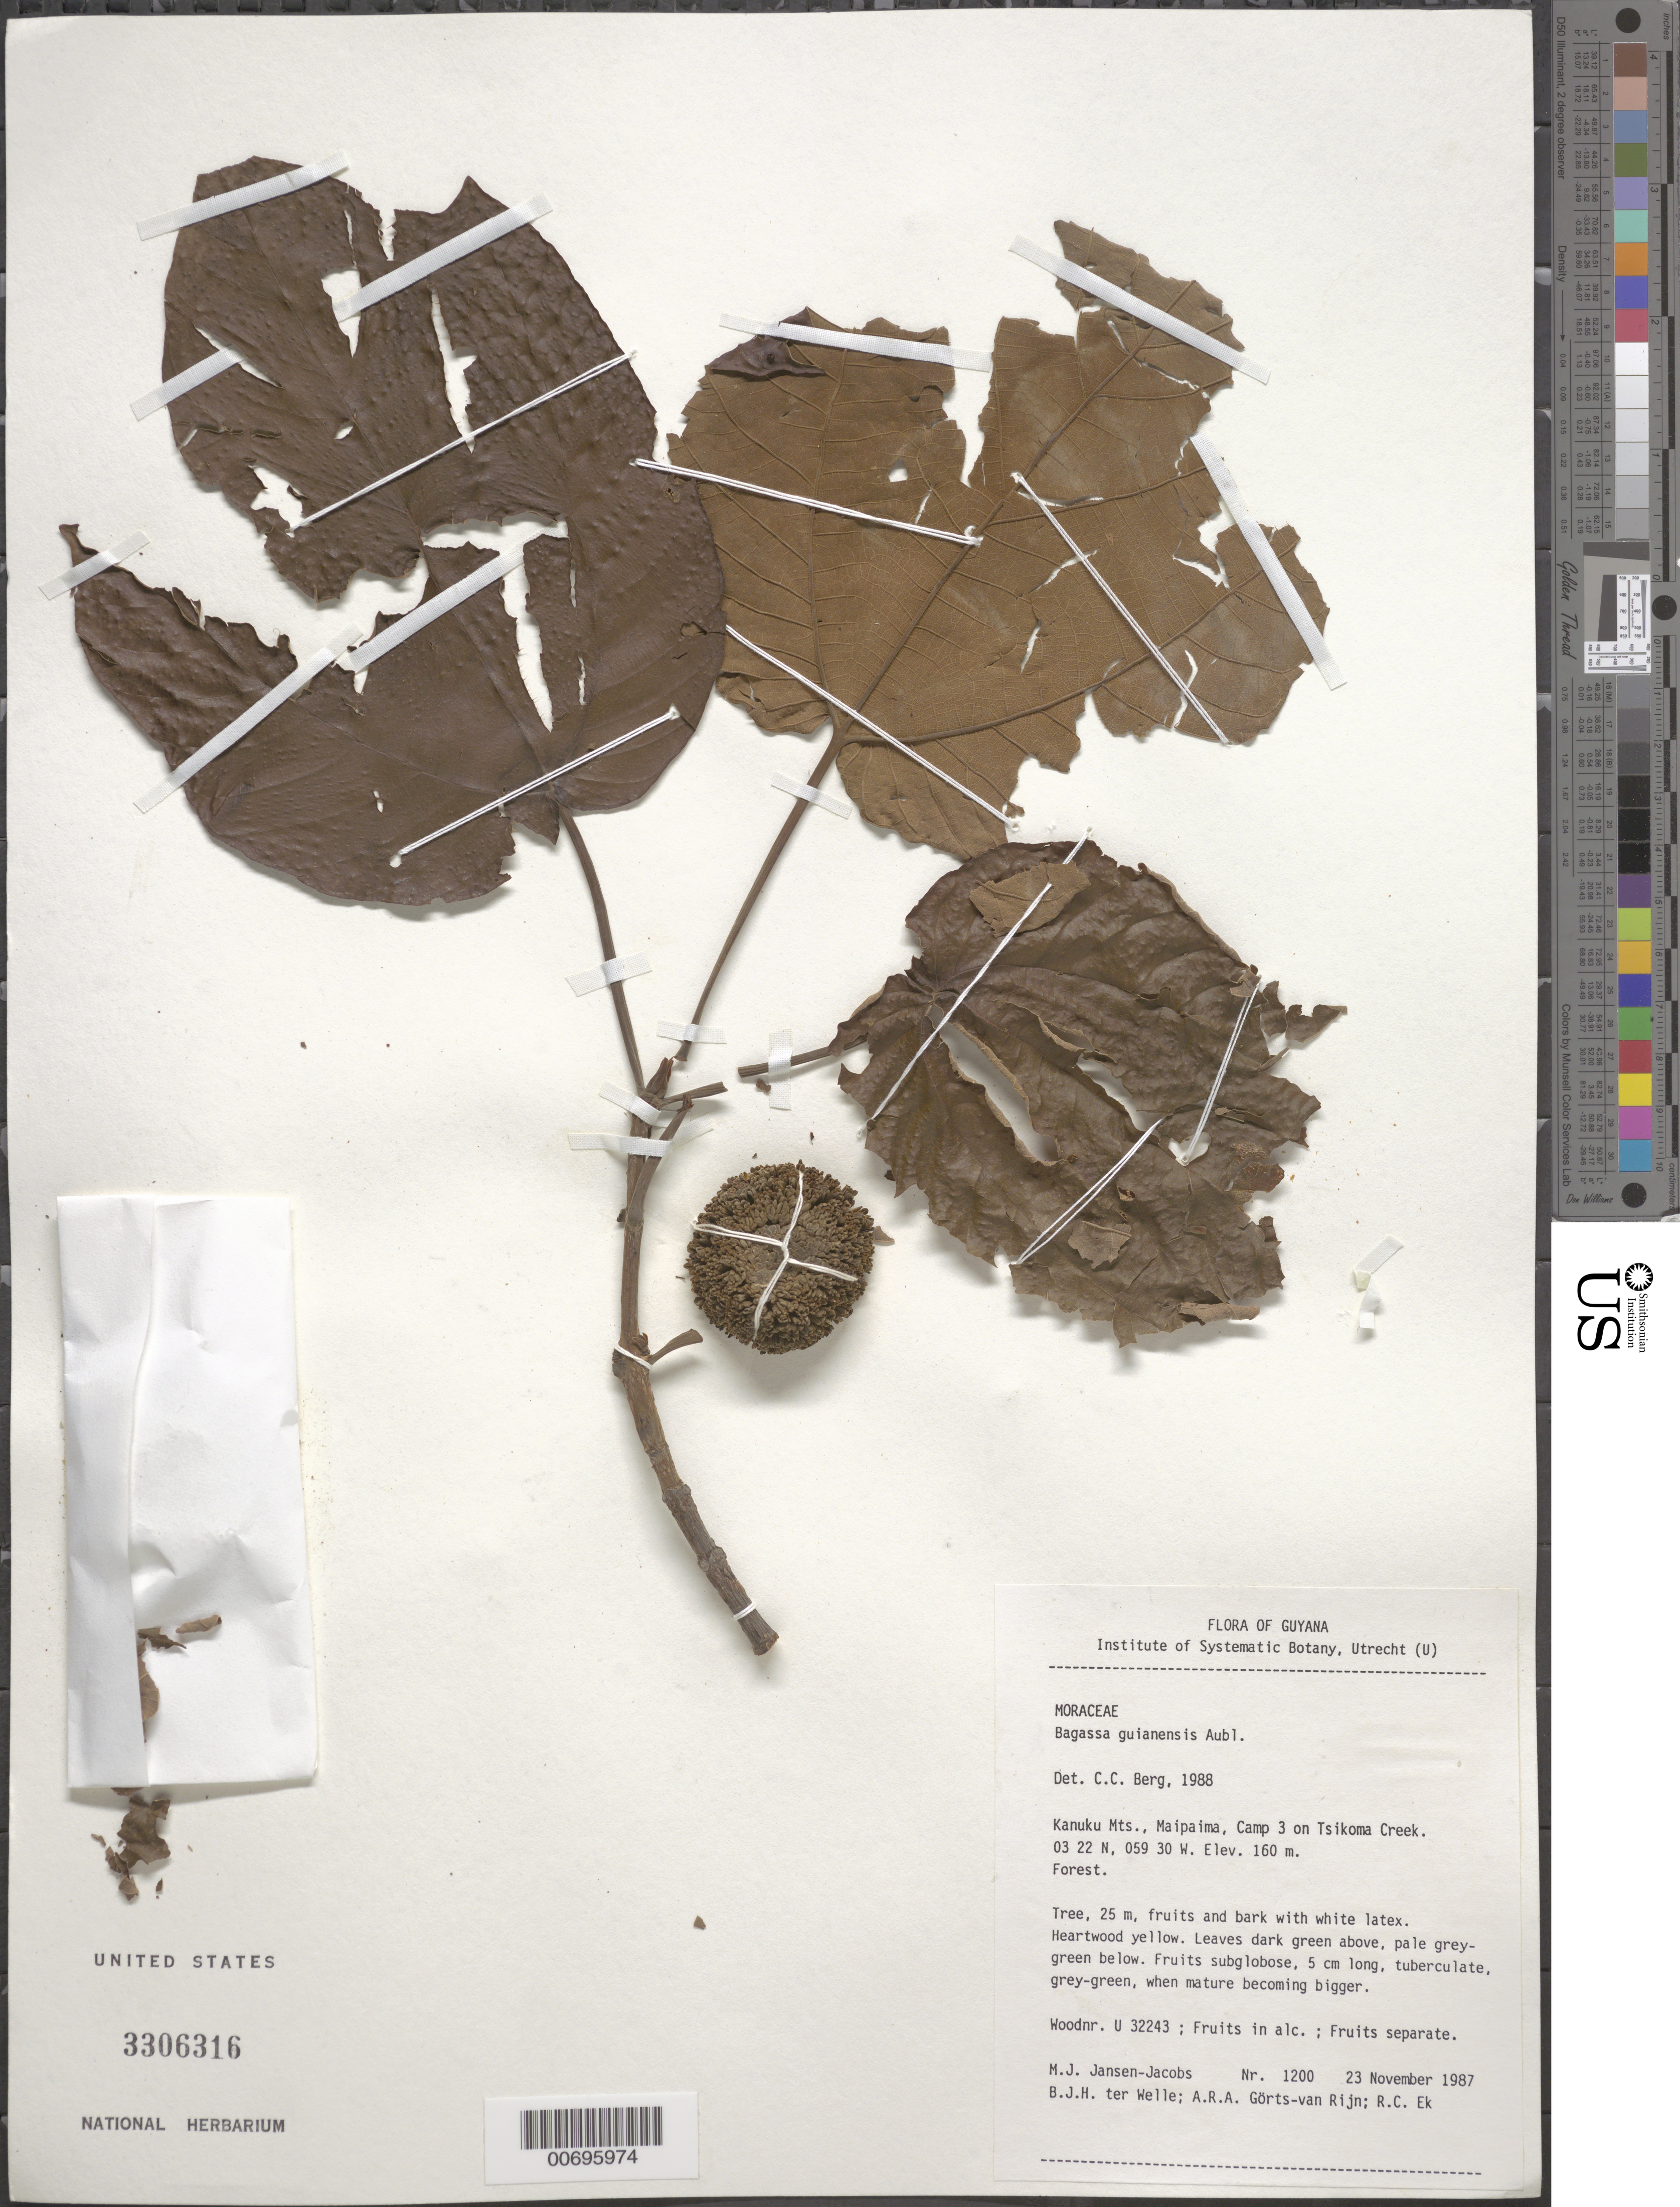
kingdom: Plantae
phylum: Tracheophyta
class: Magnoliopsida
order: Rosales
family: Moraceae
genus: Bagassa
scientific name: Bagassa guianensis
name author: Aubl.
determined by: Berg, C. C.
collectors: M. J. Jansen-Jacobs, B. Welle, A. .R. A. Görts-van Rijn & R. C. Ek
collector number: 1200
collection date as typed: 23-Nov-87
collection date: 1987-11-23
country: Guyana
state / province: U. Takutu-U. Essequibo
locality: Kanuku Mts., Maipaima, Camp 3 on Tsikoma Creek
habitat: Forest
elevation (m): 160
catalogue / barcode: US 3306316